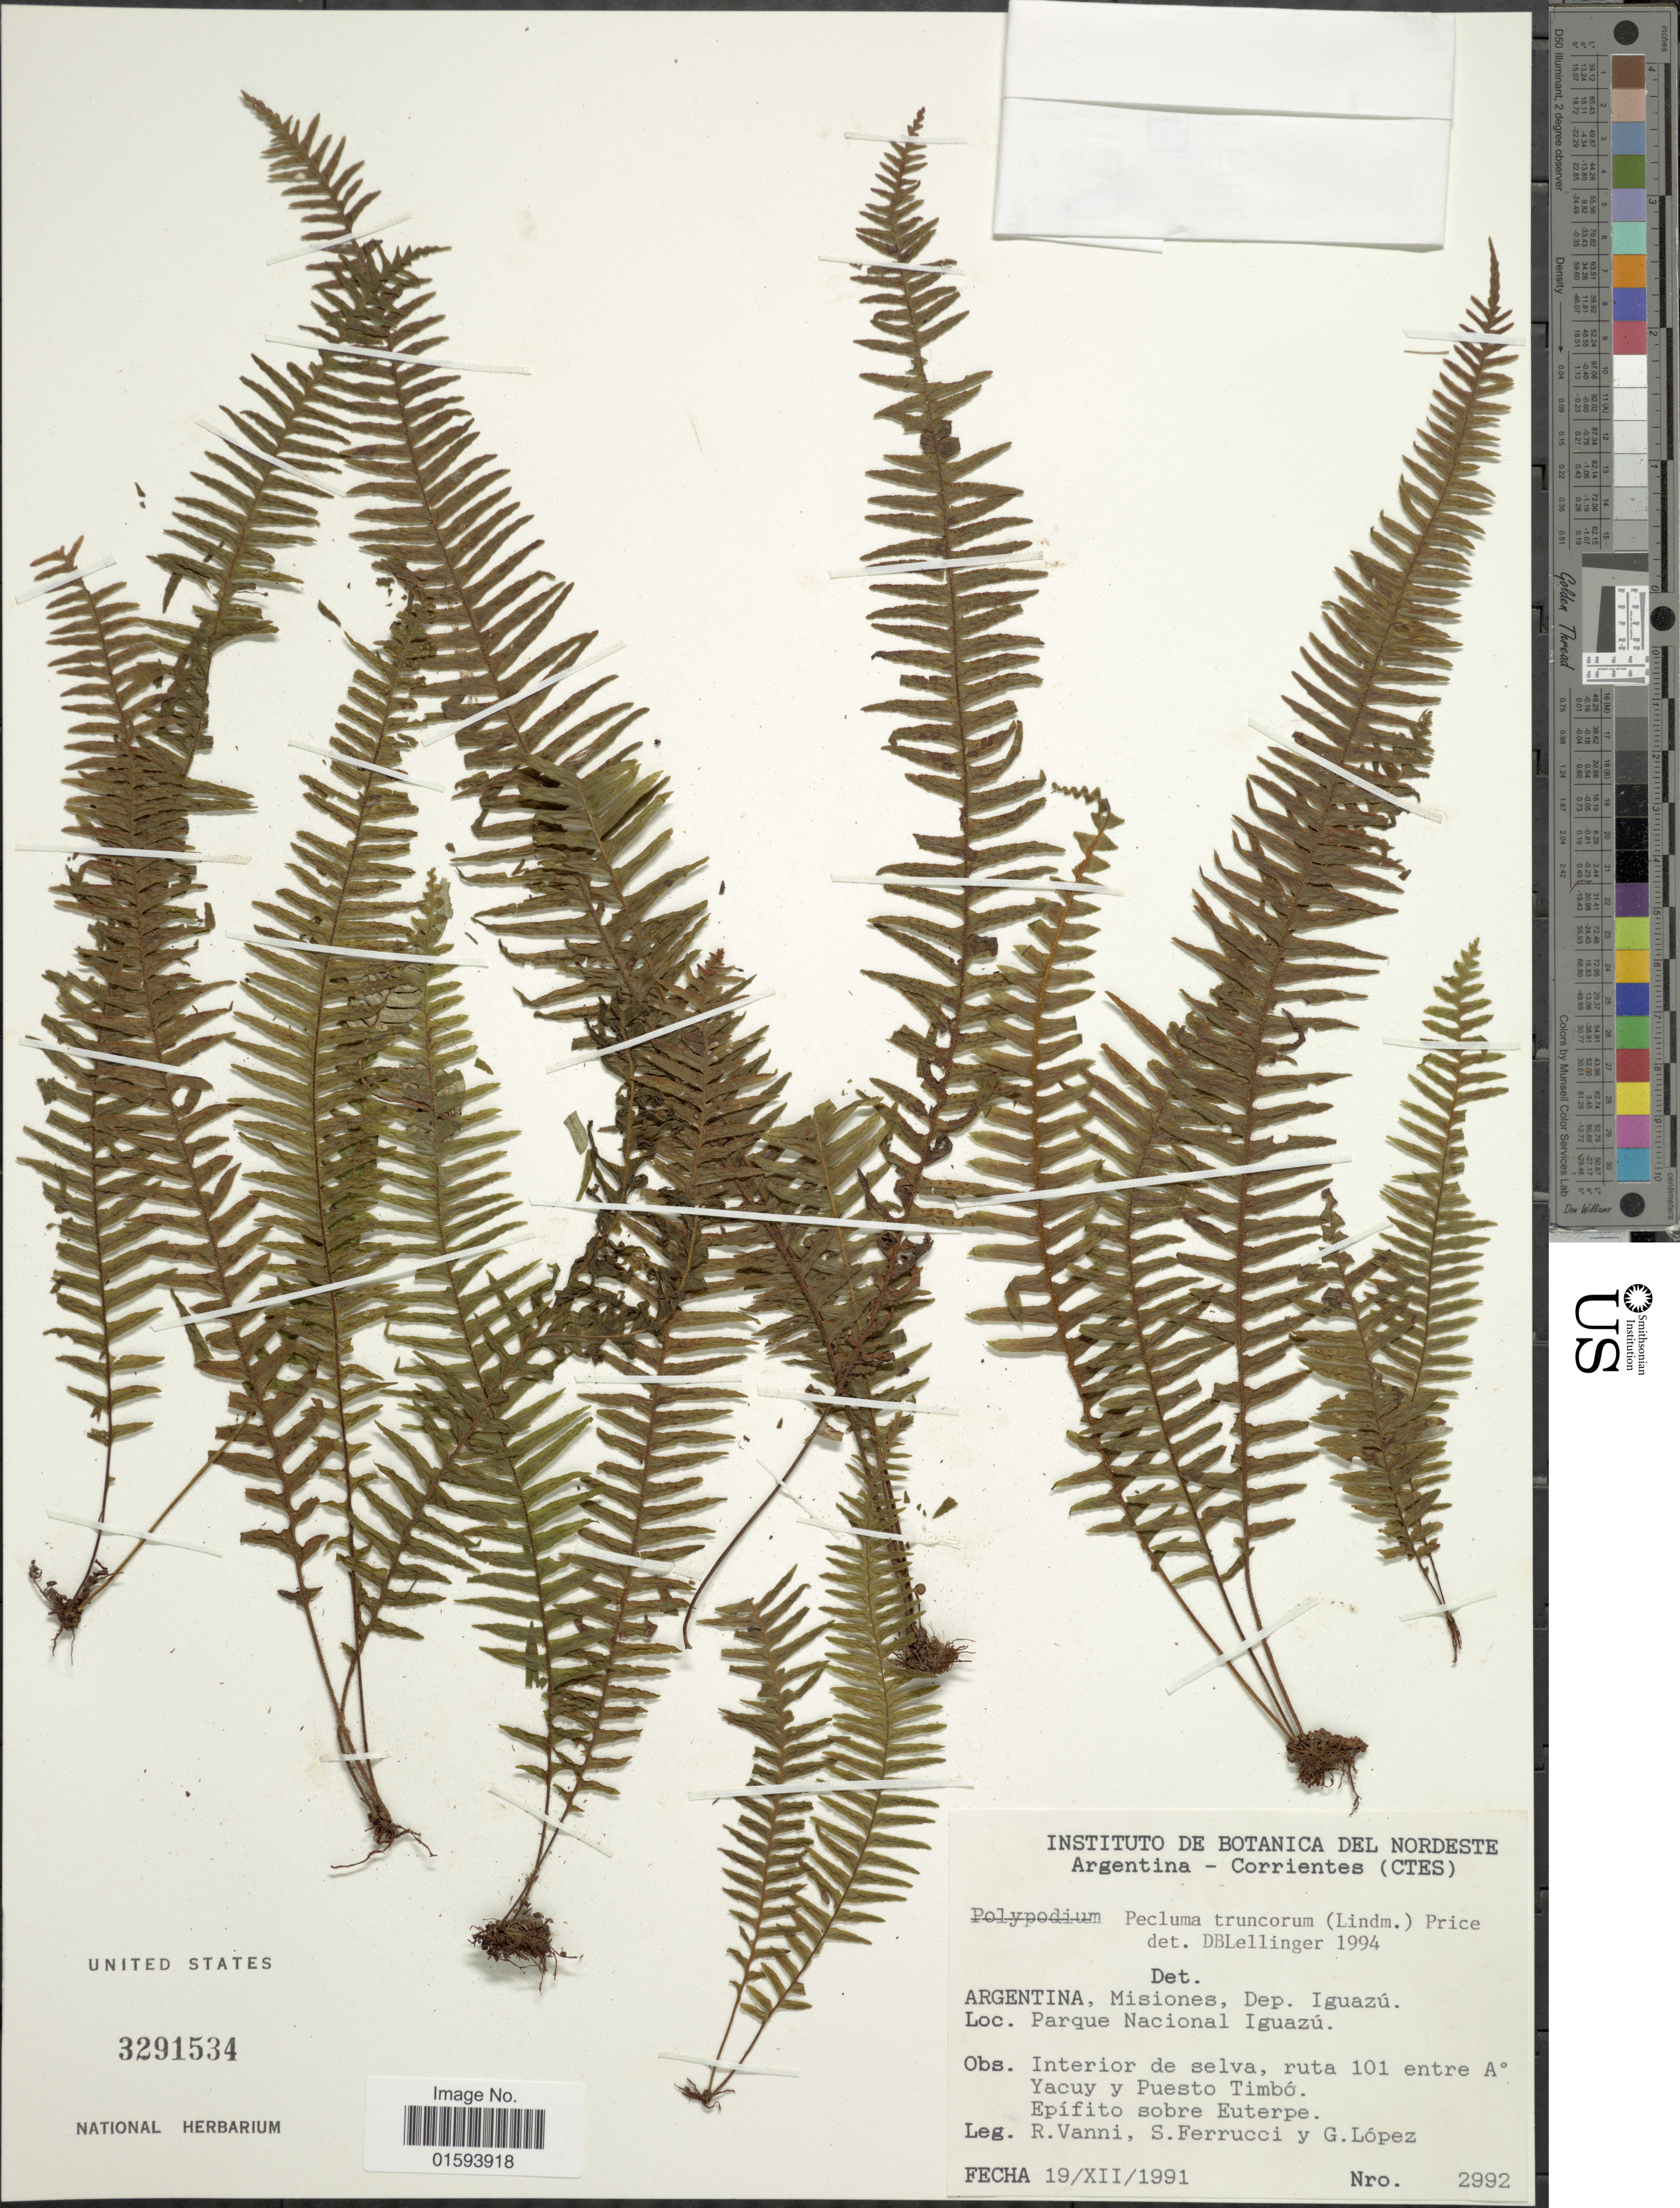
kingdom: Plantae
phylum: Tracheophyta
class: Polypodiopsida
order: Polypodiales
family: Polypodiaceae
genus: Pecluma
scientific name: Pecluma truncorum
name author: (Lindm.) M.G. Price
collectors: R. Vanni, S. Ferrucci & G. Lopéz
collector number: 2992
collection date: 1991-12-19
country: Argentina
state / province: Misiones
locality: Dep. Iguazu, Parque Nacional Iguazu, Interior de selva, ruta 101 entre A° Yacuy y Puesto Timbo.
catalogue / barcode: US 3291534